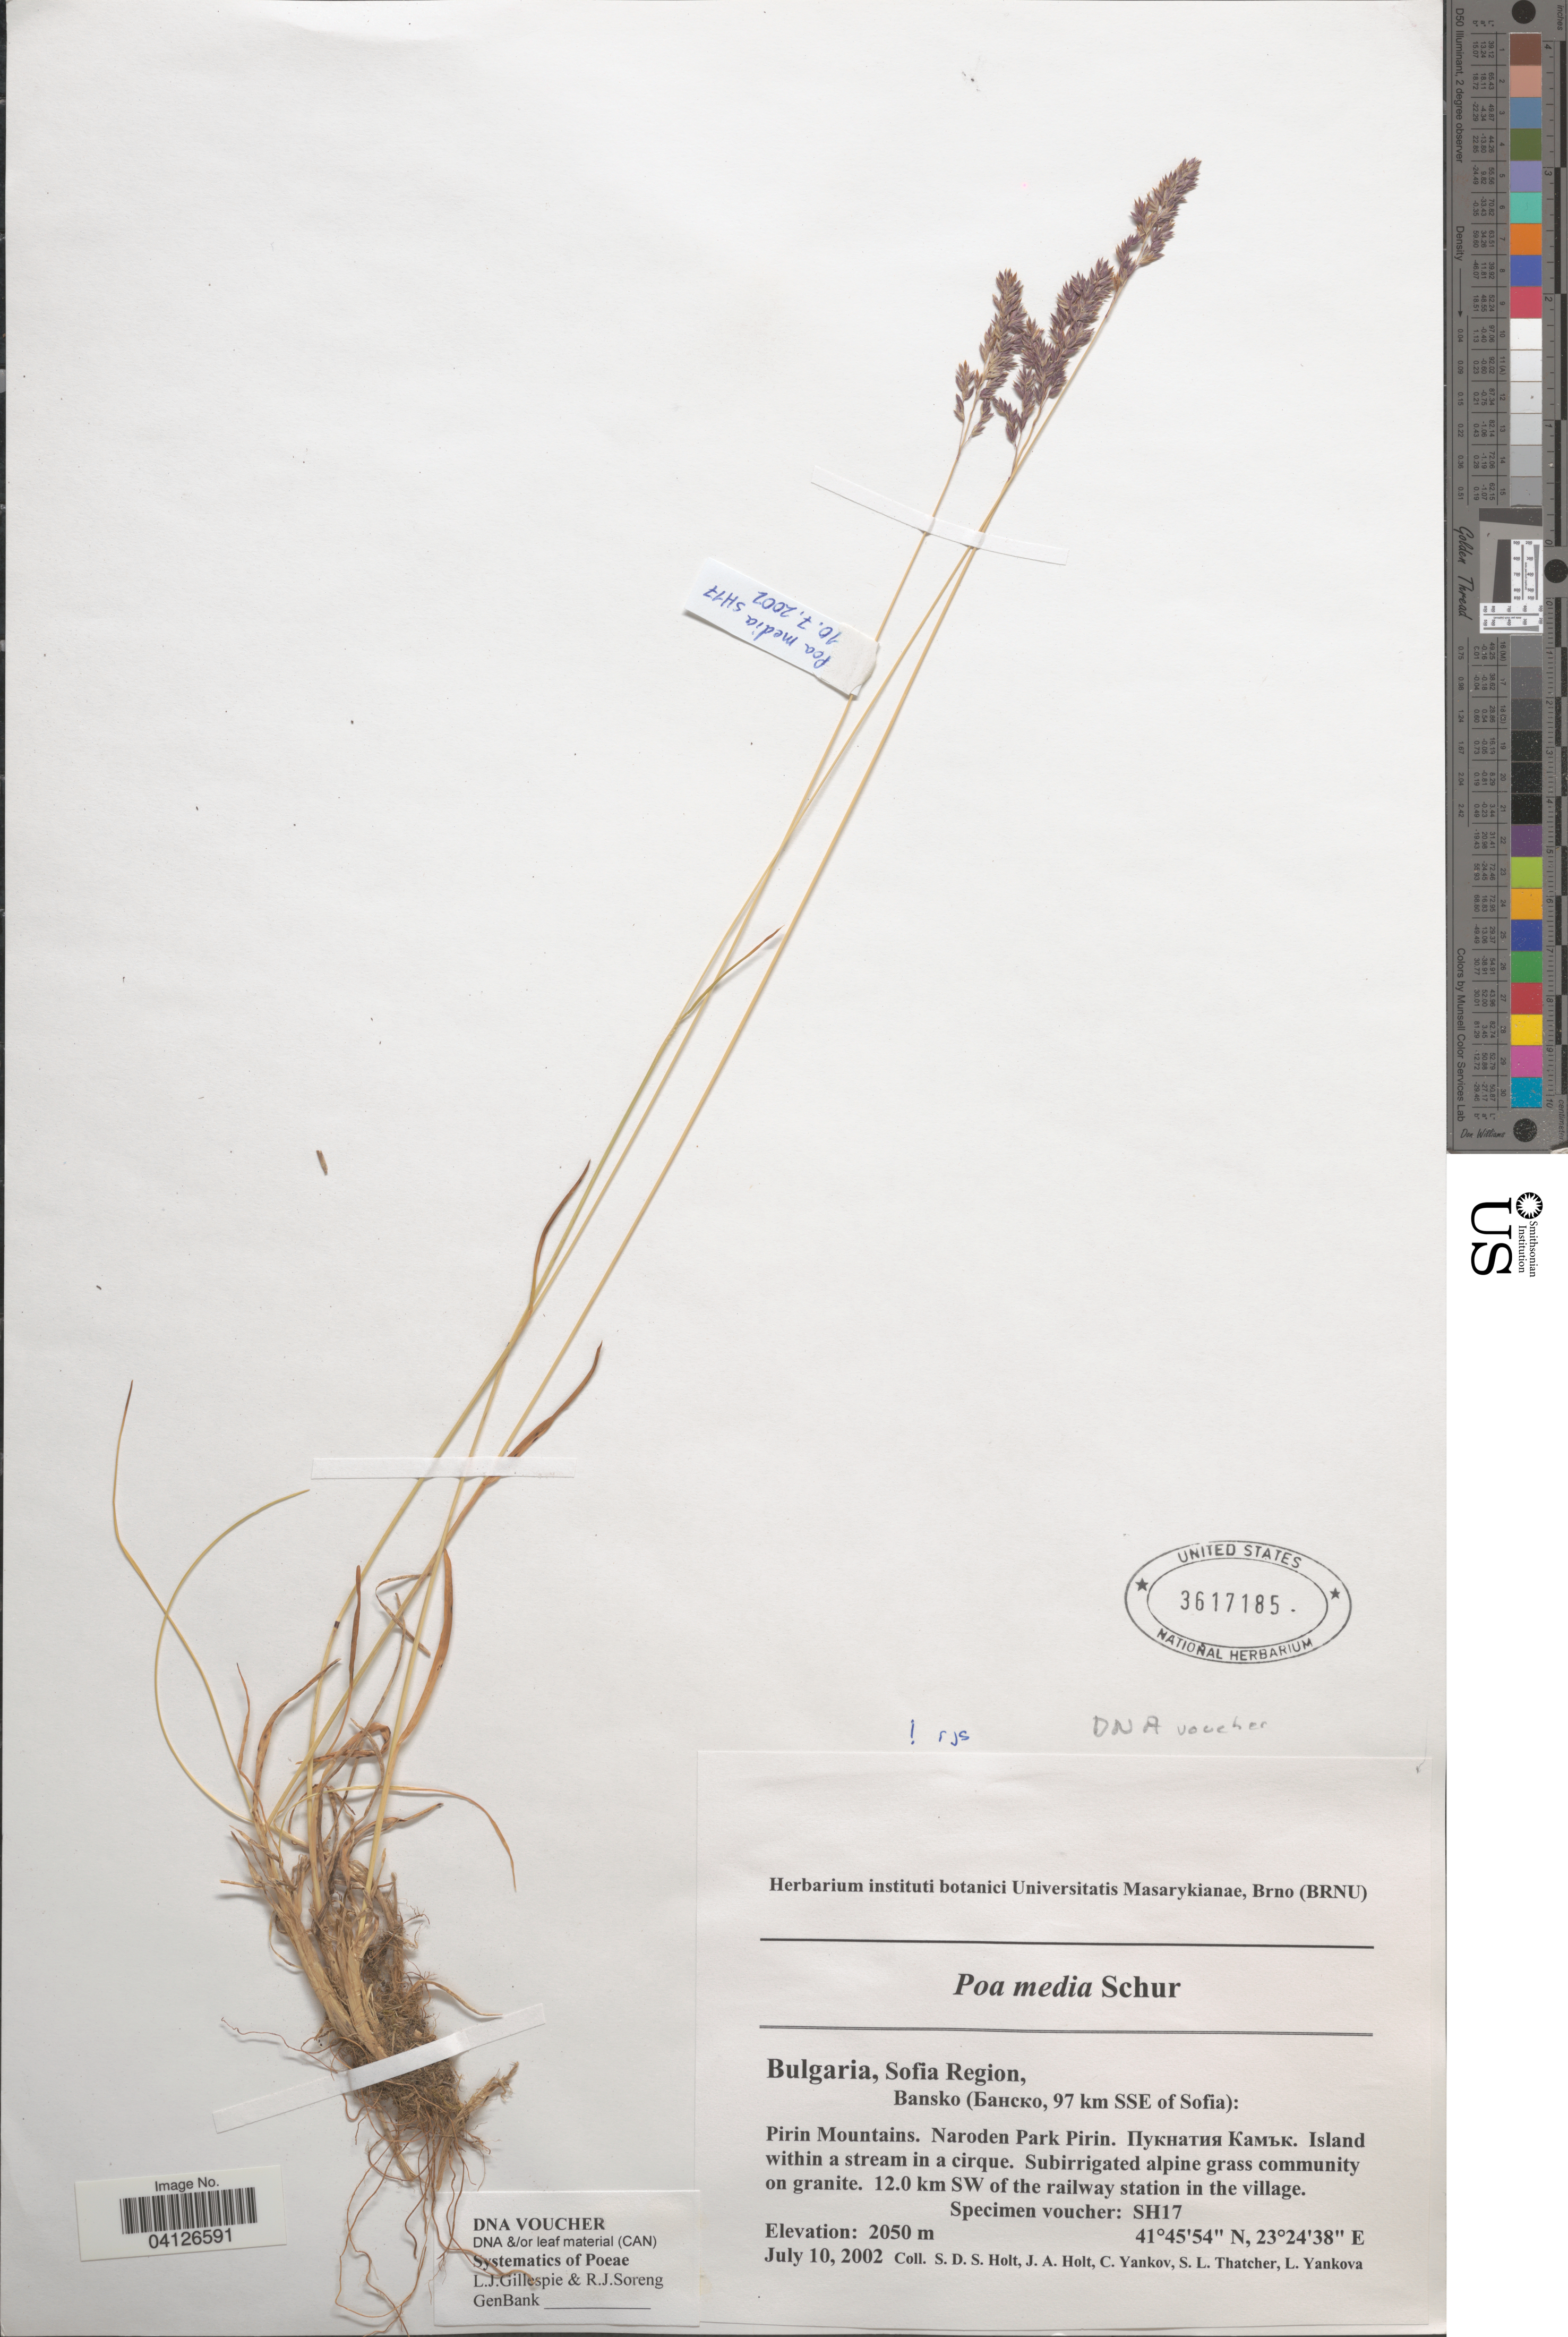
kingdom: Plantae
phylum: Tracheophyta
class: Liliopsida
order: Poales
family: Poaceae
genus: Poa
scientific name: Poa ursina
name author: Velen.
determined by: Soreng, Robert J., Research Associate (BOT), Smithsonian Institution - National Museum of Natural History (UNITED STATES)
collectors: S. Holt, J. A. Holt, C. Yankov, S. L. Thatcher & L. Yankova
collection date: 2002-07-10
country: Bulgaria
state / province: Sofia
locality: Bansko (X, 97 km SSE of Sofia): Pirin Mountains. Naroden Park Pirin. X. Island within a stream in cirque. 12.0 km SW of the railway station in the village.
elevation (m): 2050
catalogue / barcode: US 3617185